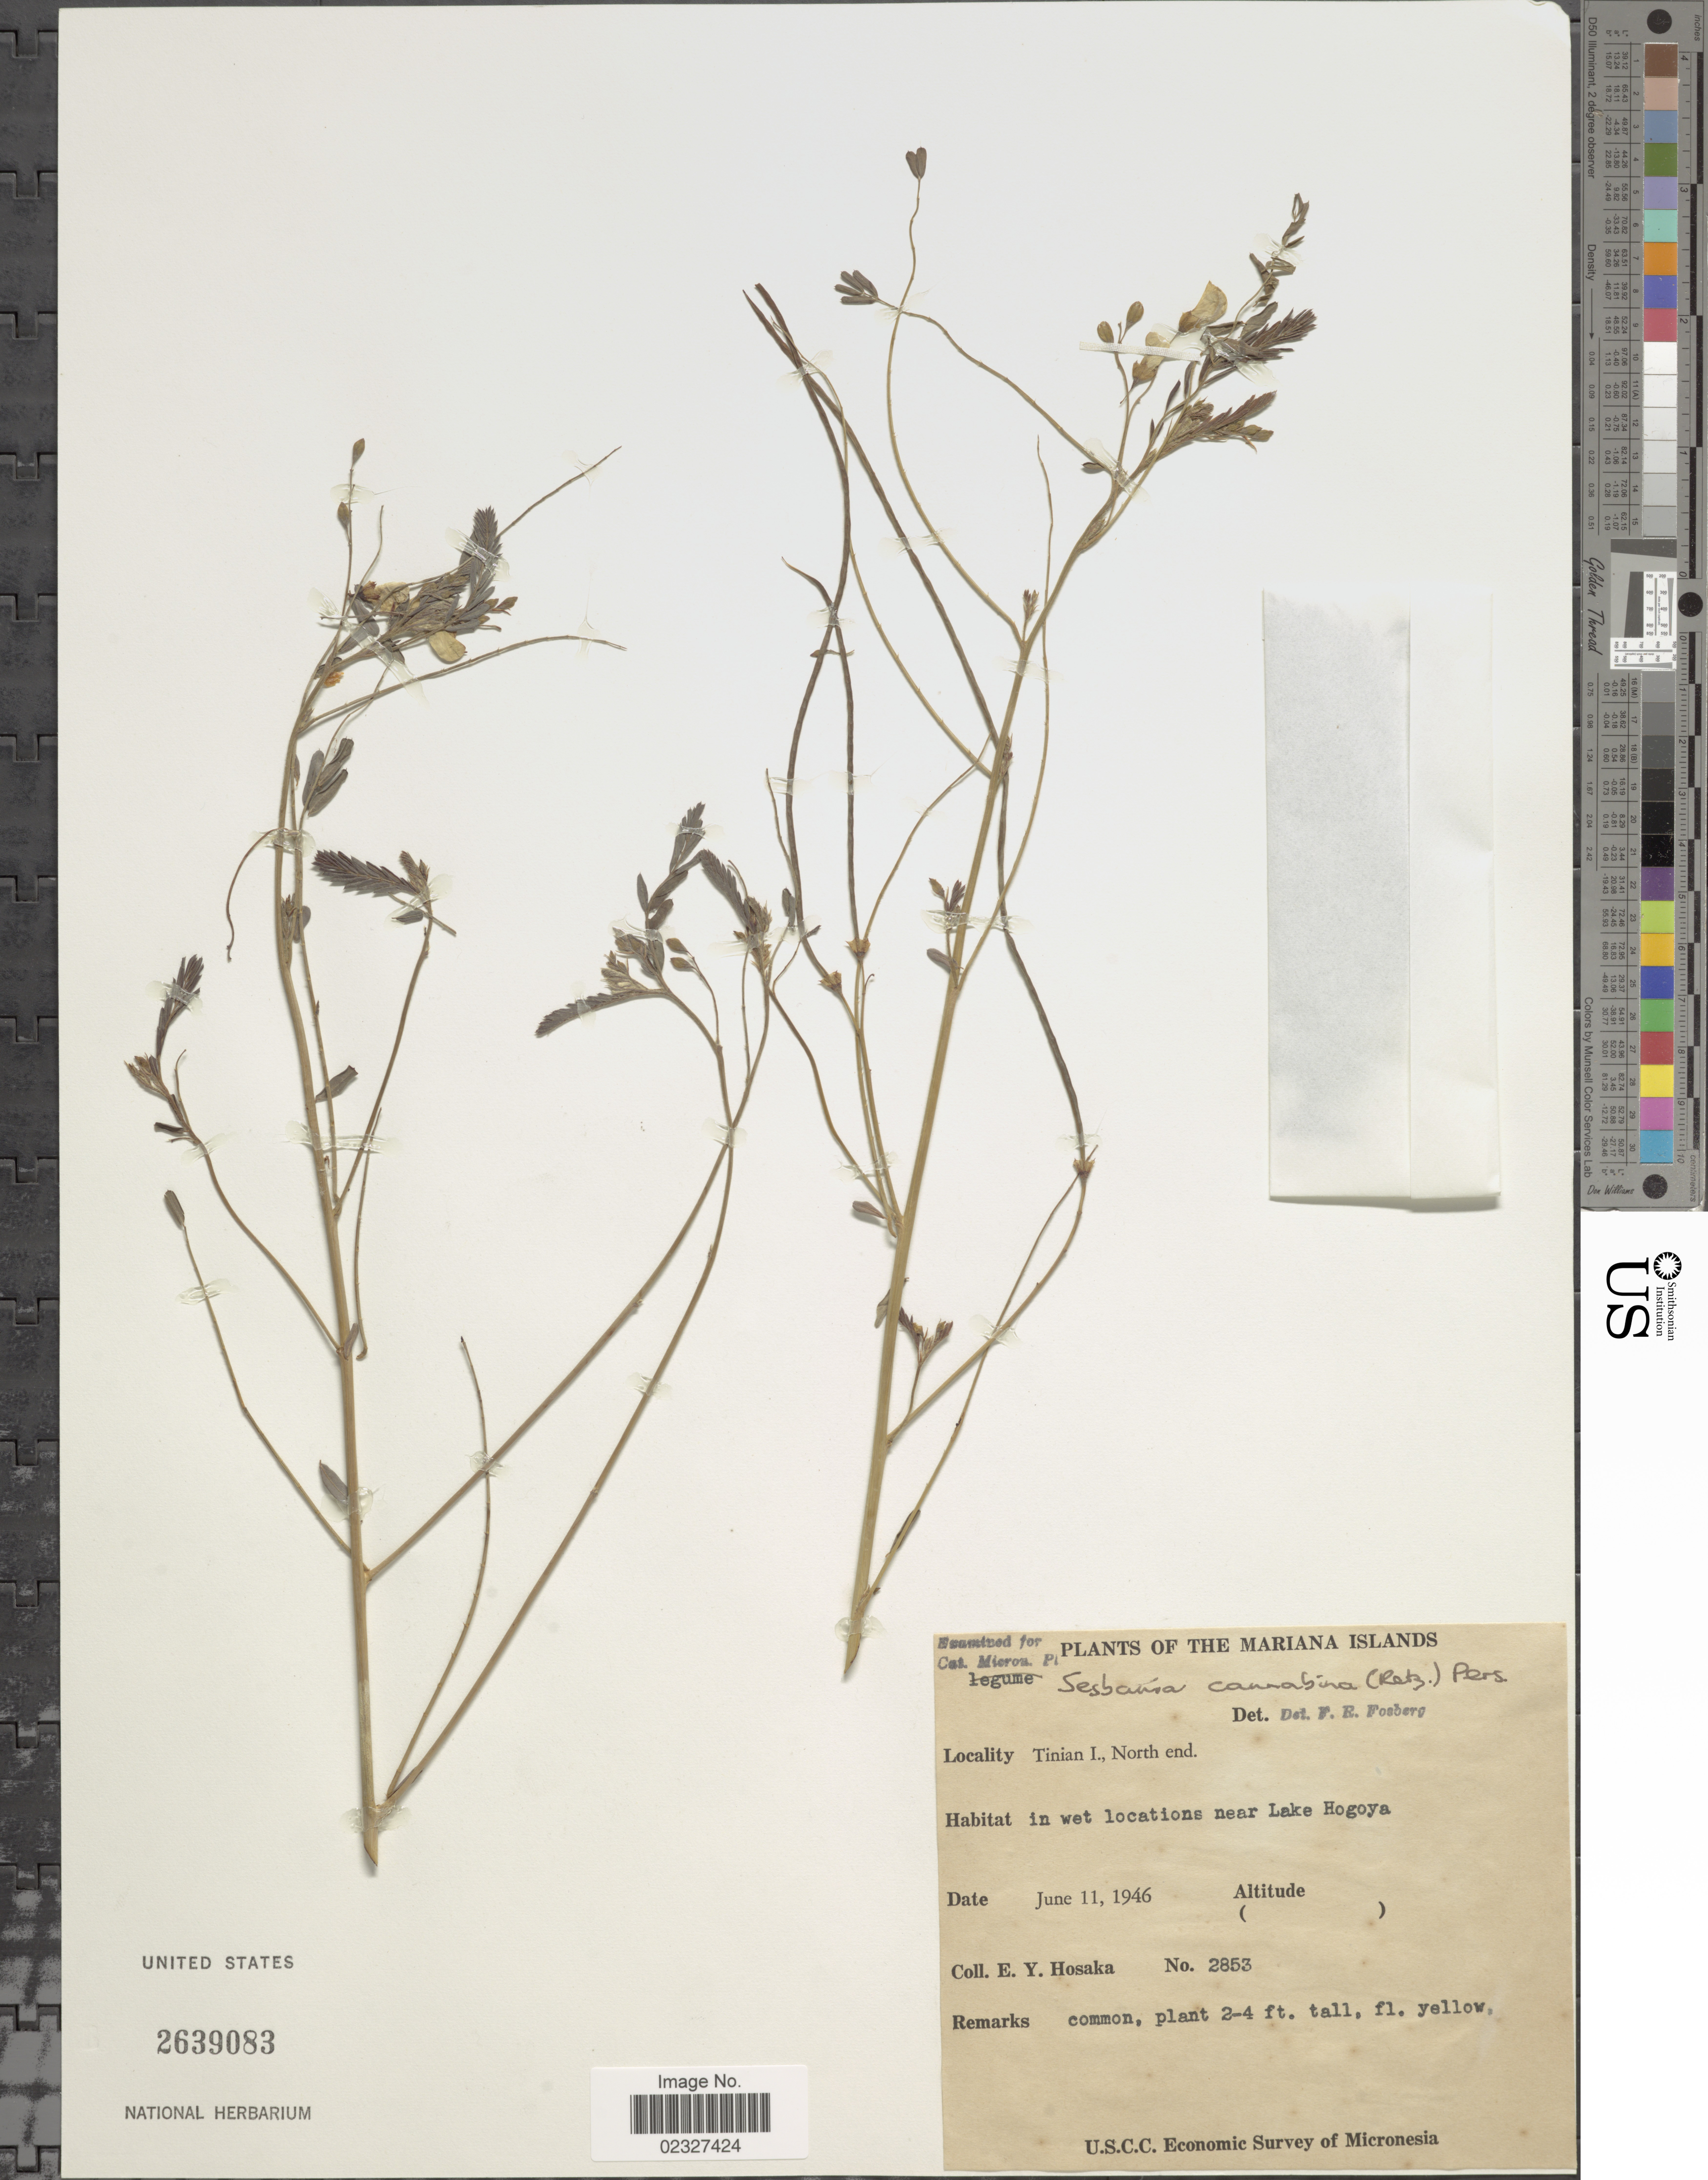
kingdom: Plantae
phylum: Tracheophyta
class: Magnoliopsida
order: Fabales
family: Fabaceae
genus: Sesbania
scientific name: Sesbania cannabina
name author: (Retz.) Poir.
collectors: E. Y. Hosaka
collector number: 2853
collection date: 1946-06-11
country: Northern Mariana Islands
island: Tinian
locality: Tinian I., North end, near Lake Hoyoga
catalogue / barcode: US 2639083